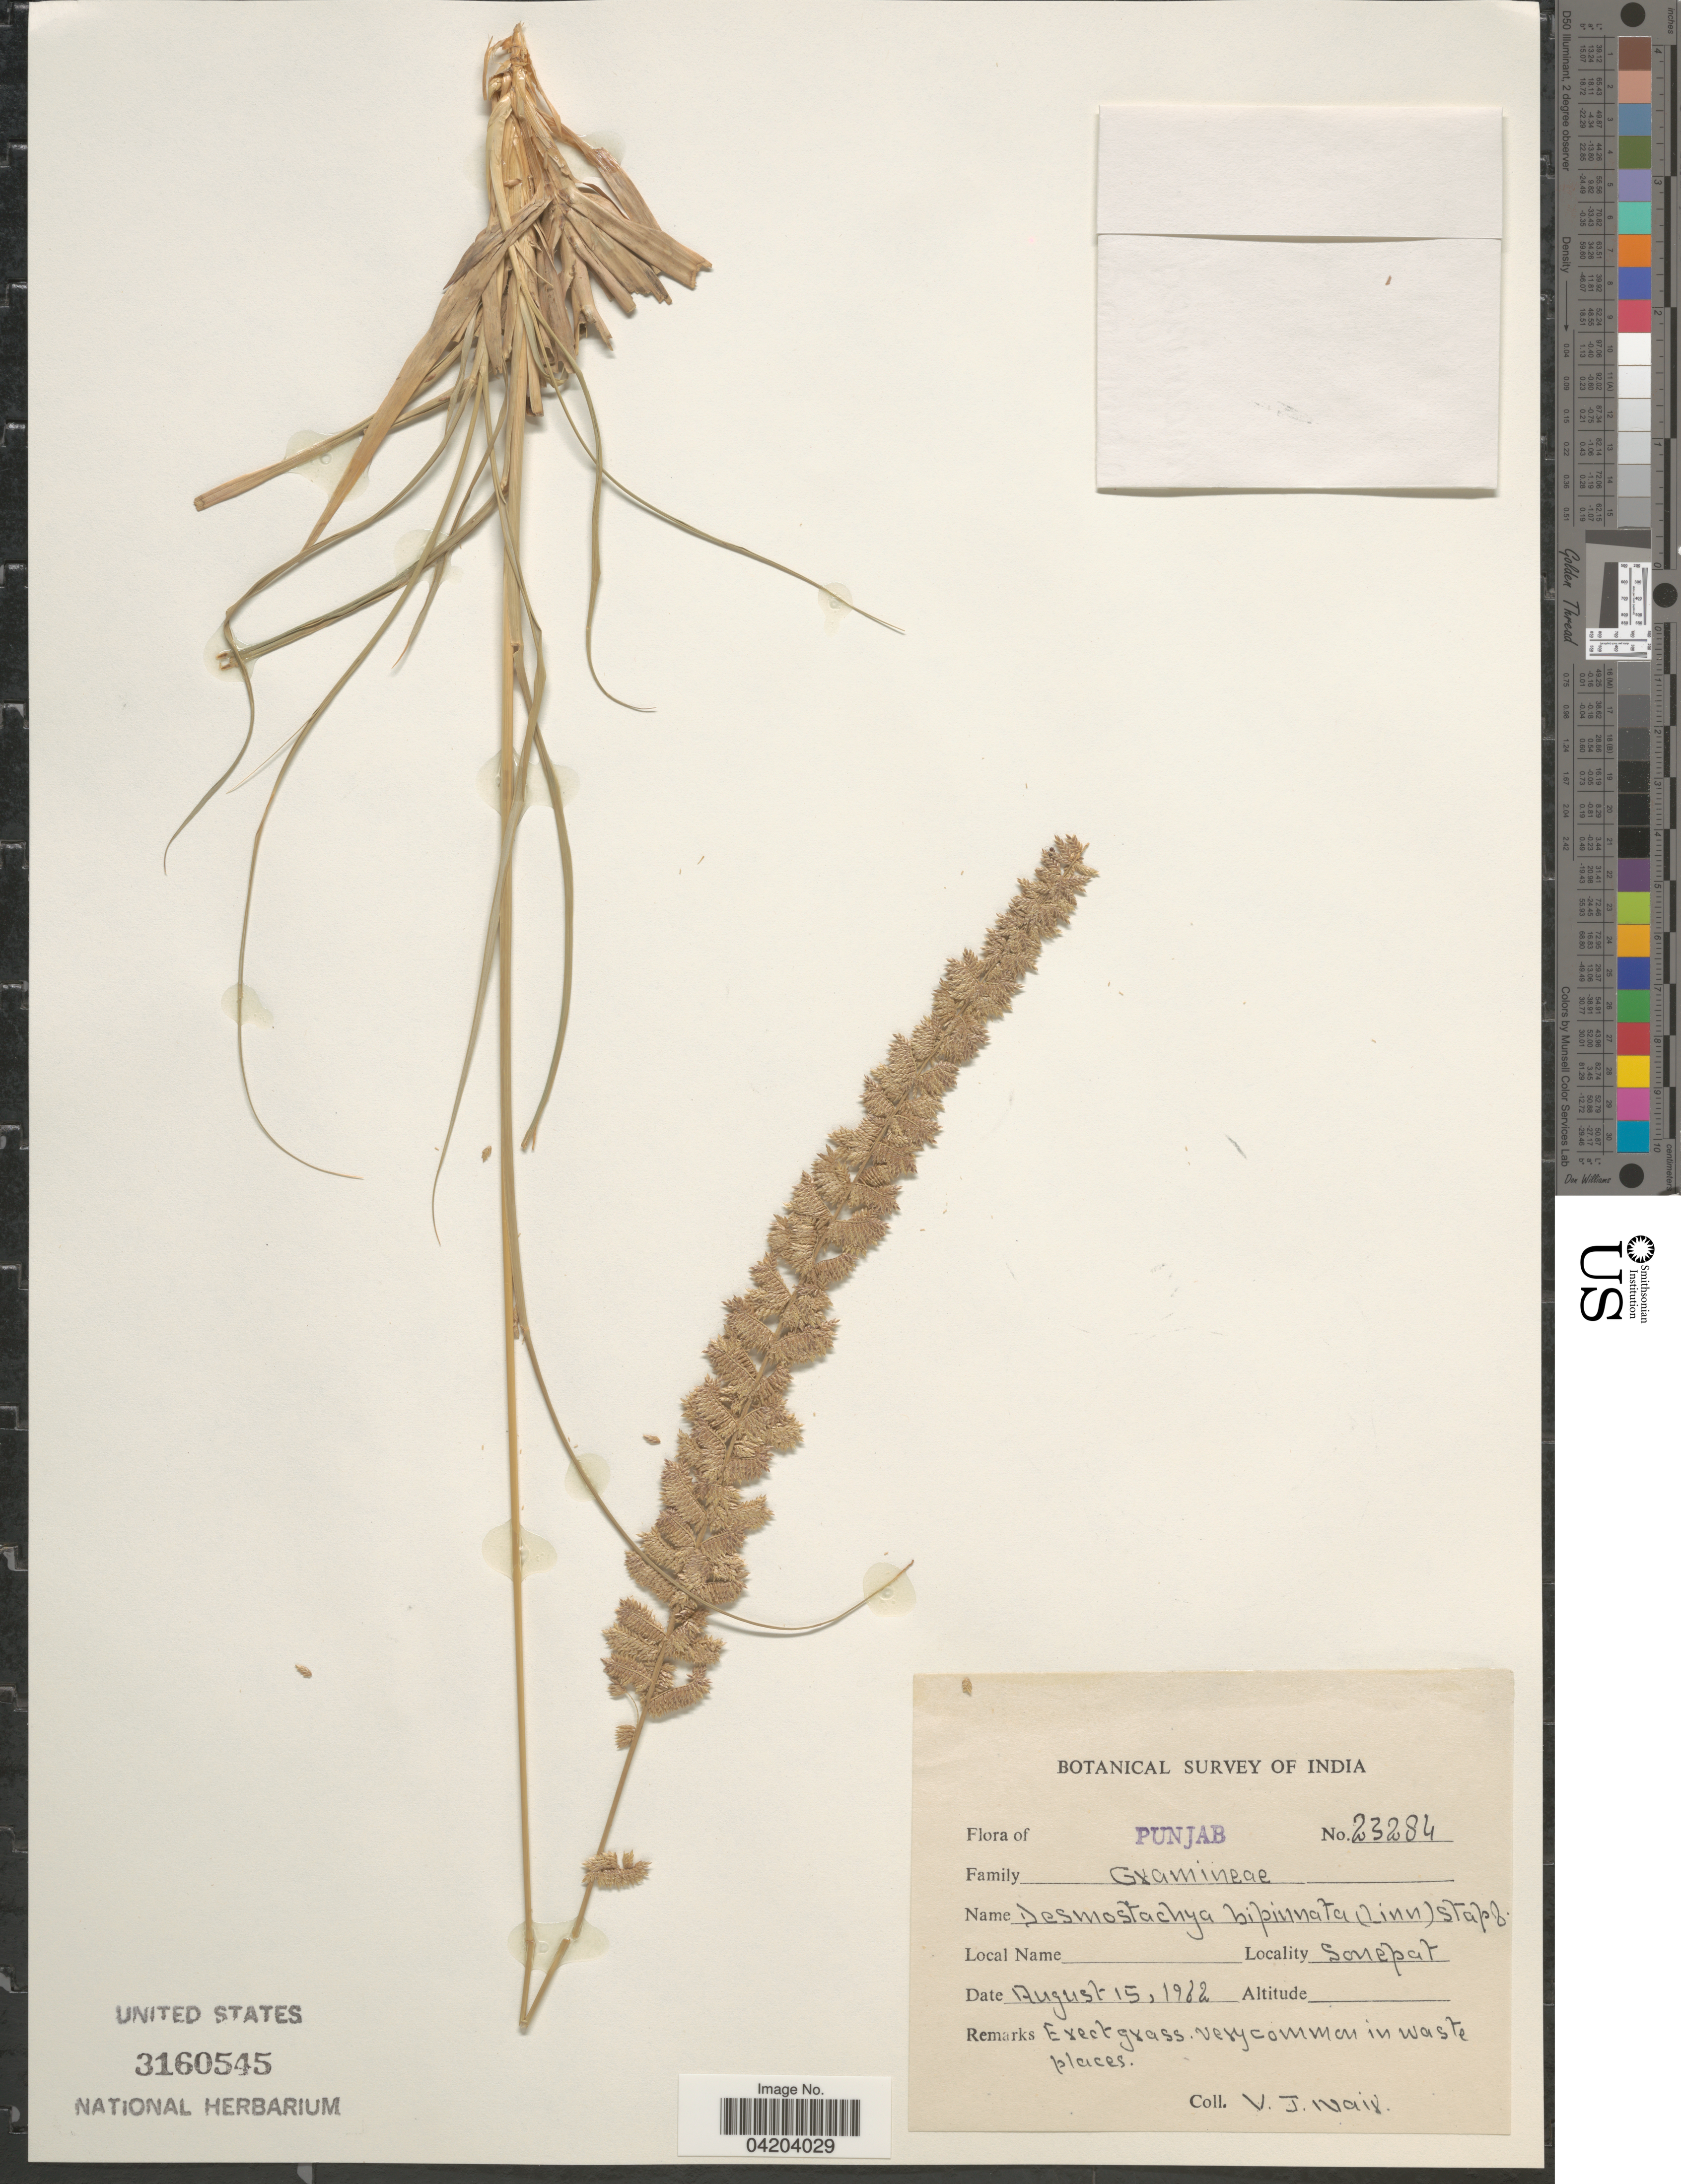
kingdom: Plantae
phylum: Tracheophyta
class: Liliopsida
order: Poales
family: Poaceae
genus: Desmostachya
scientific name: Desmostachya bipinnata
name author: (L.) Stapf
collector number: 23284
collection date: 1962-08-15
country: India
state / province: Punjab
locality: Botanical Survey of India. Sonepat.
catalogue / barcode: US 3160545